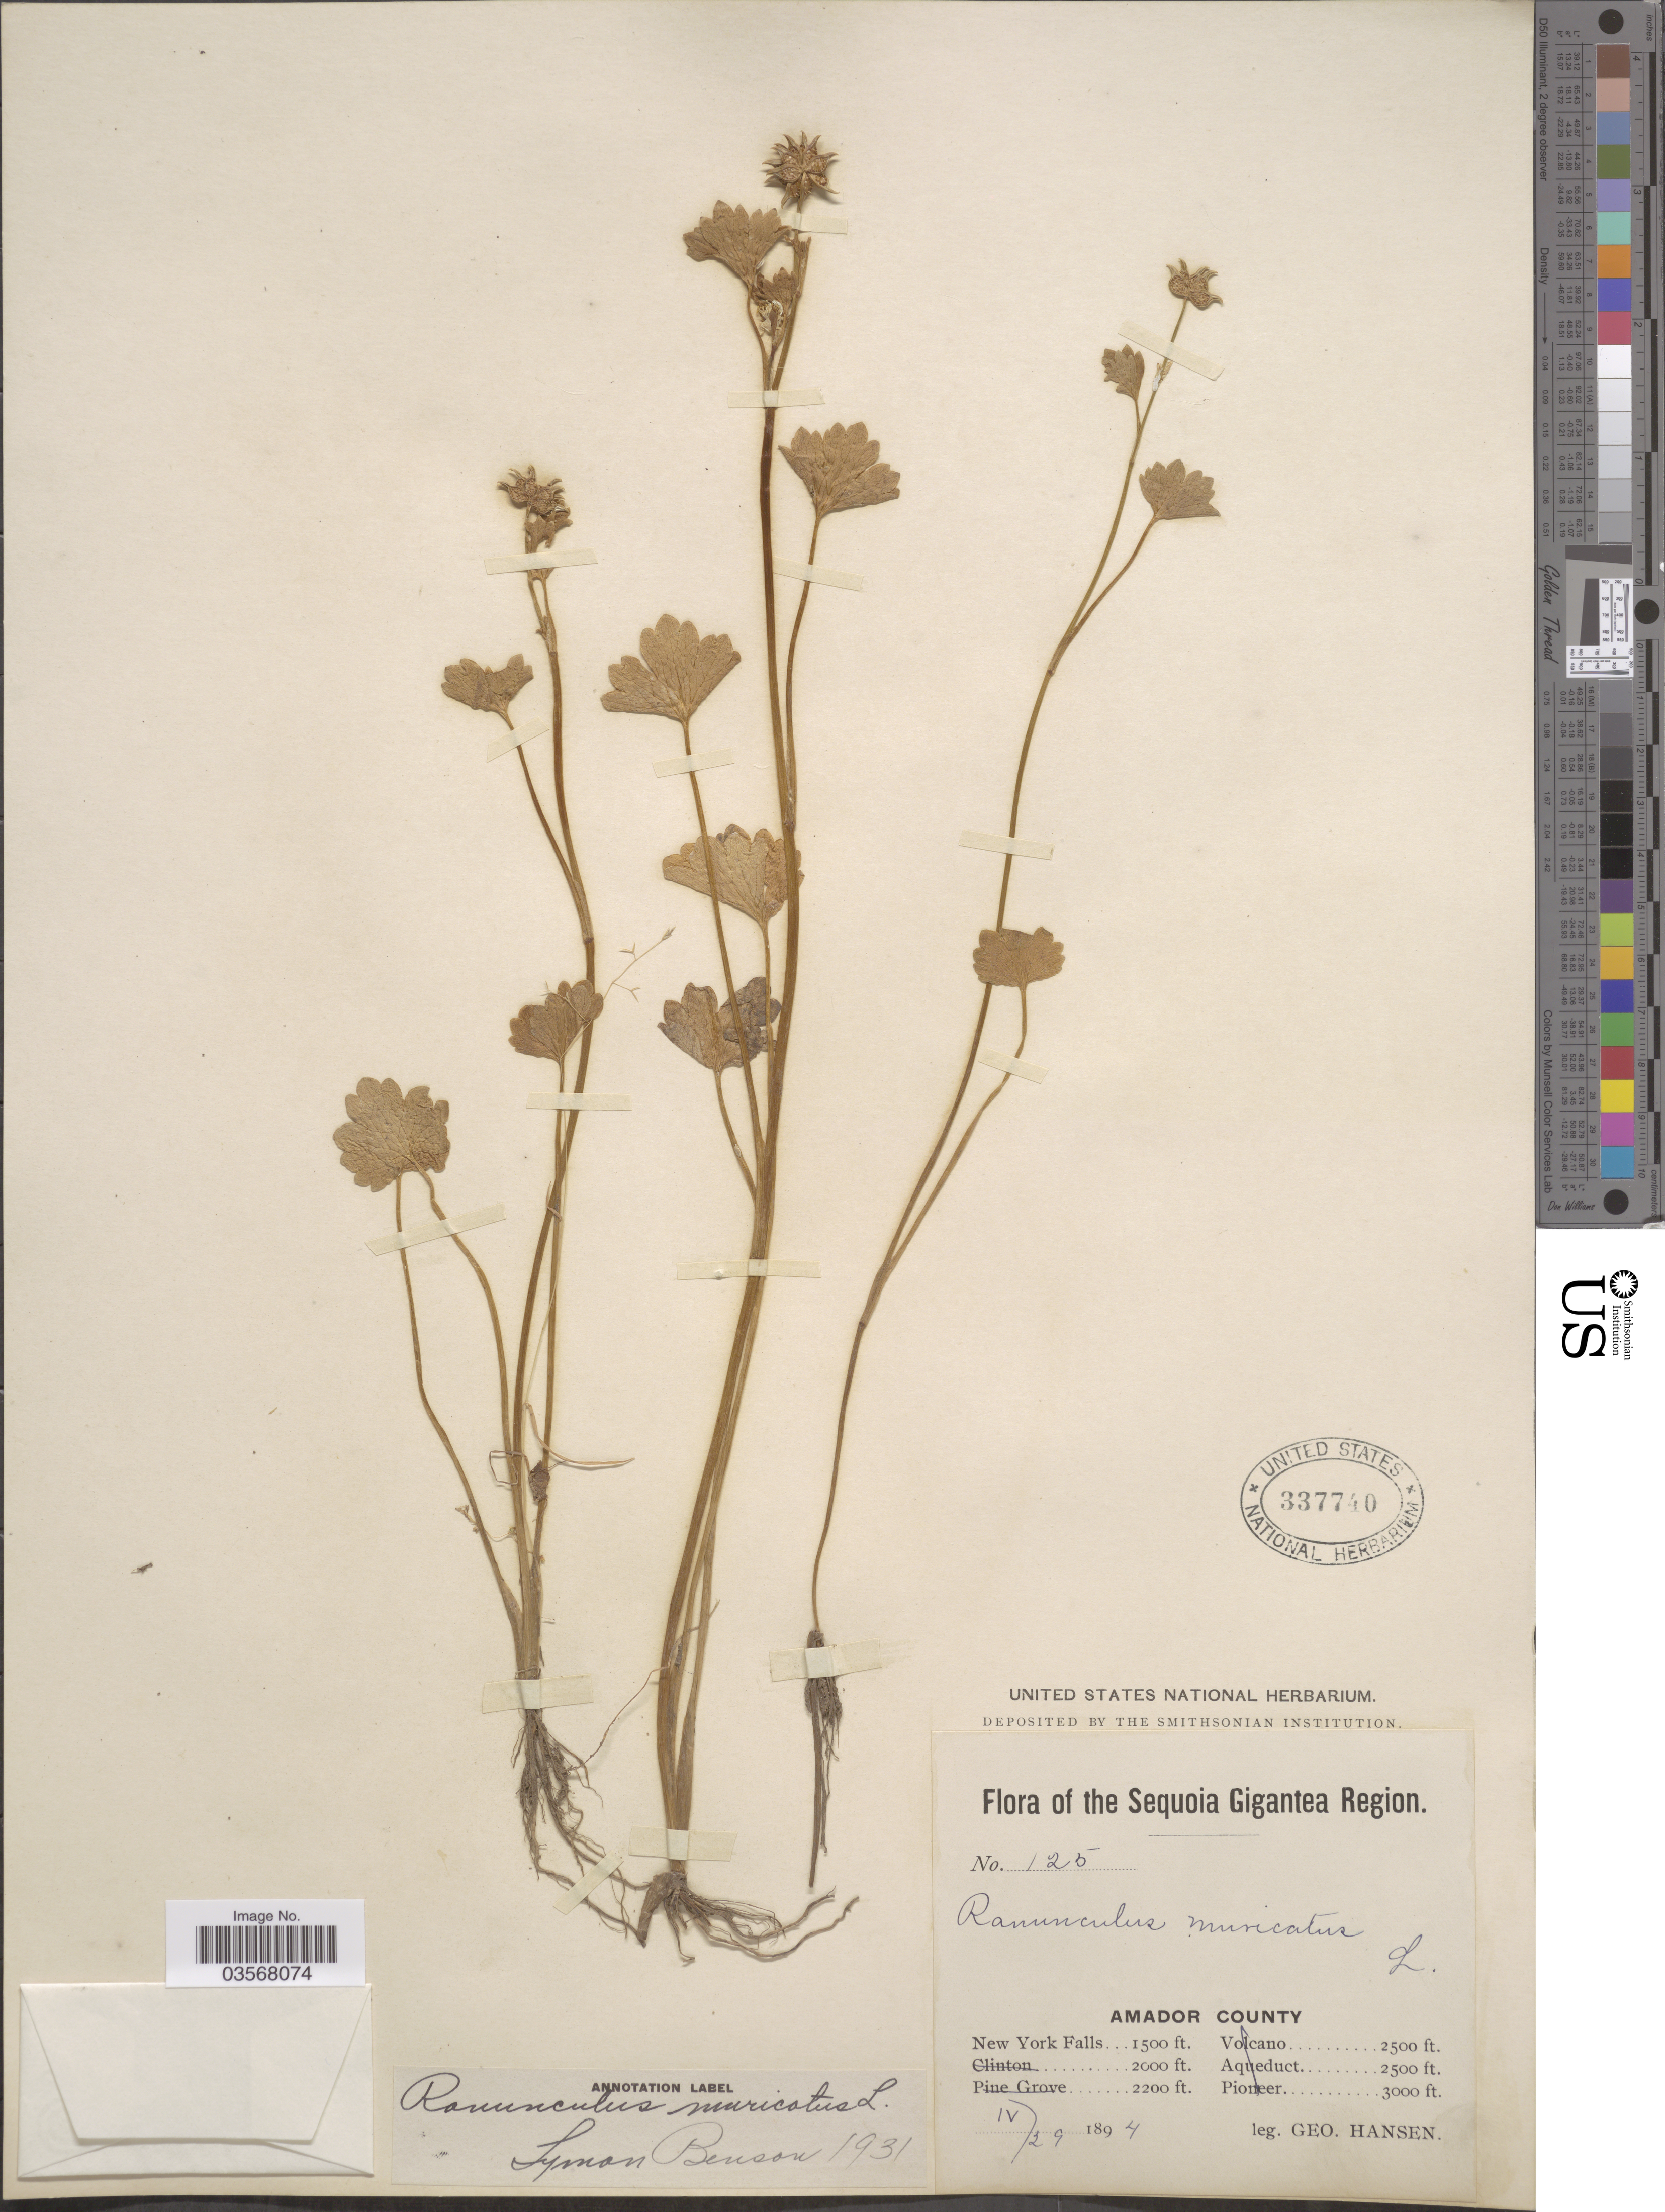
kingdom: Plantae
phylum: Tracheophyta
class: Magnoliopsida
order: Ranunculales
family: Ranunculaceae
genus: Ranunculus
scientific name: Ranunculus muricatus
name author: L.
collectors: G. Hansen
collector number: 125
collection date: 1894-04-29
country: United States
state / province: California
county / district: Amador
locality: Sequoia Gigantea Region. Amador County. New York Falls.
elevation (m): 457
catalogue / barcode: US 337740